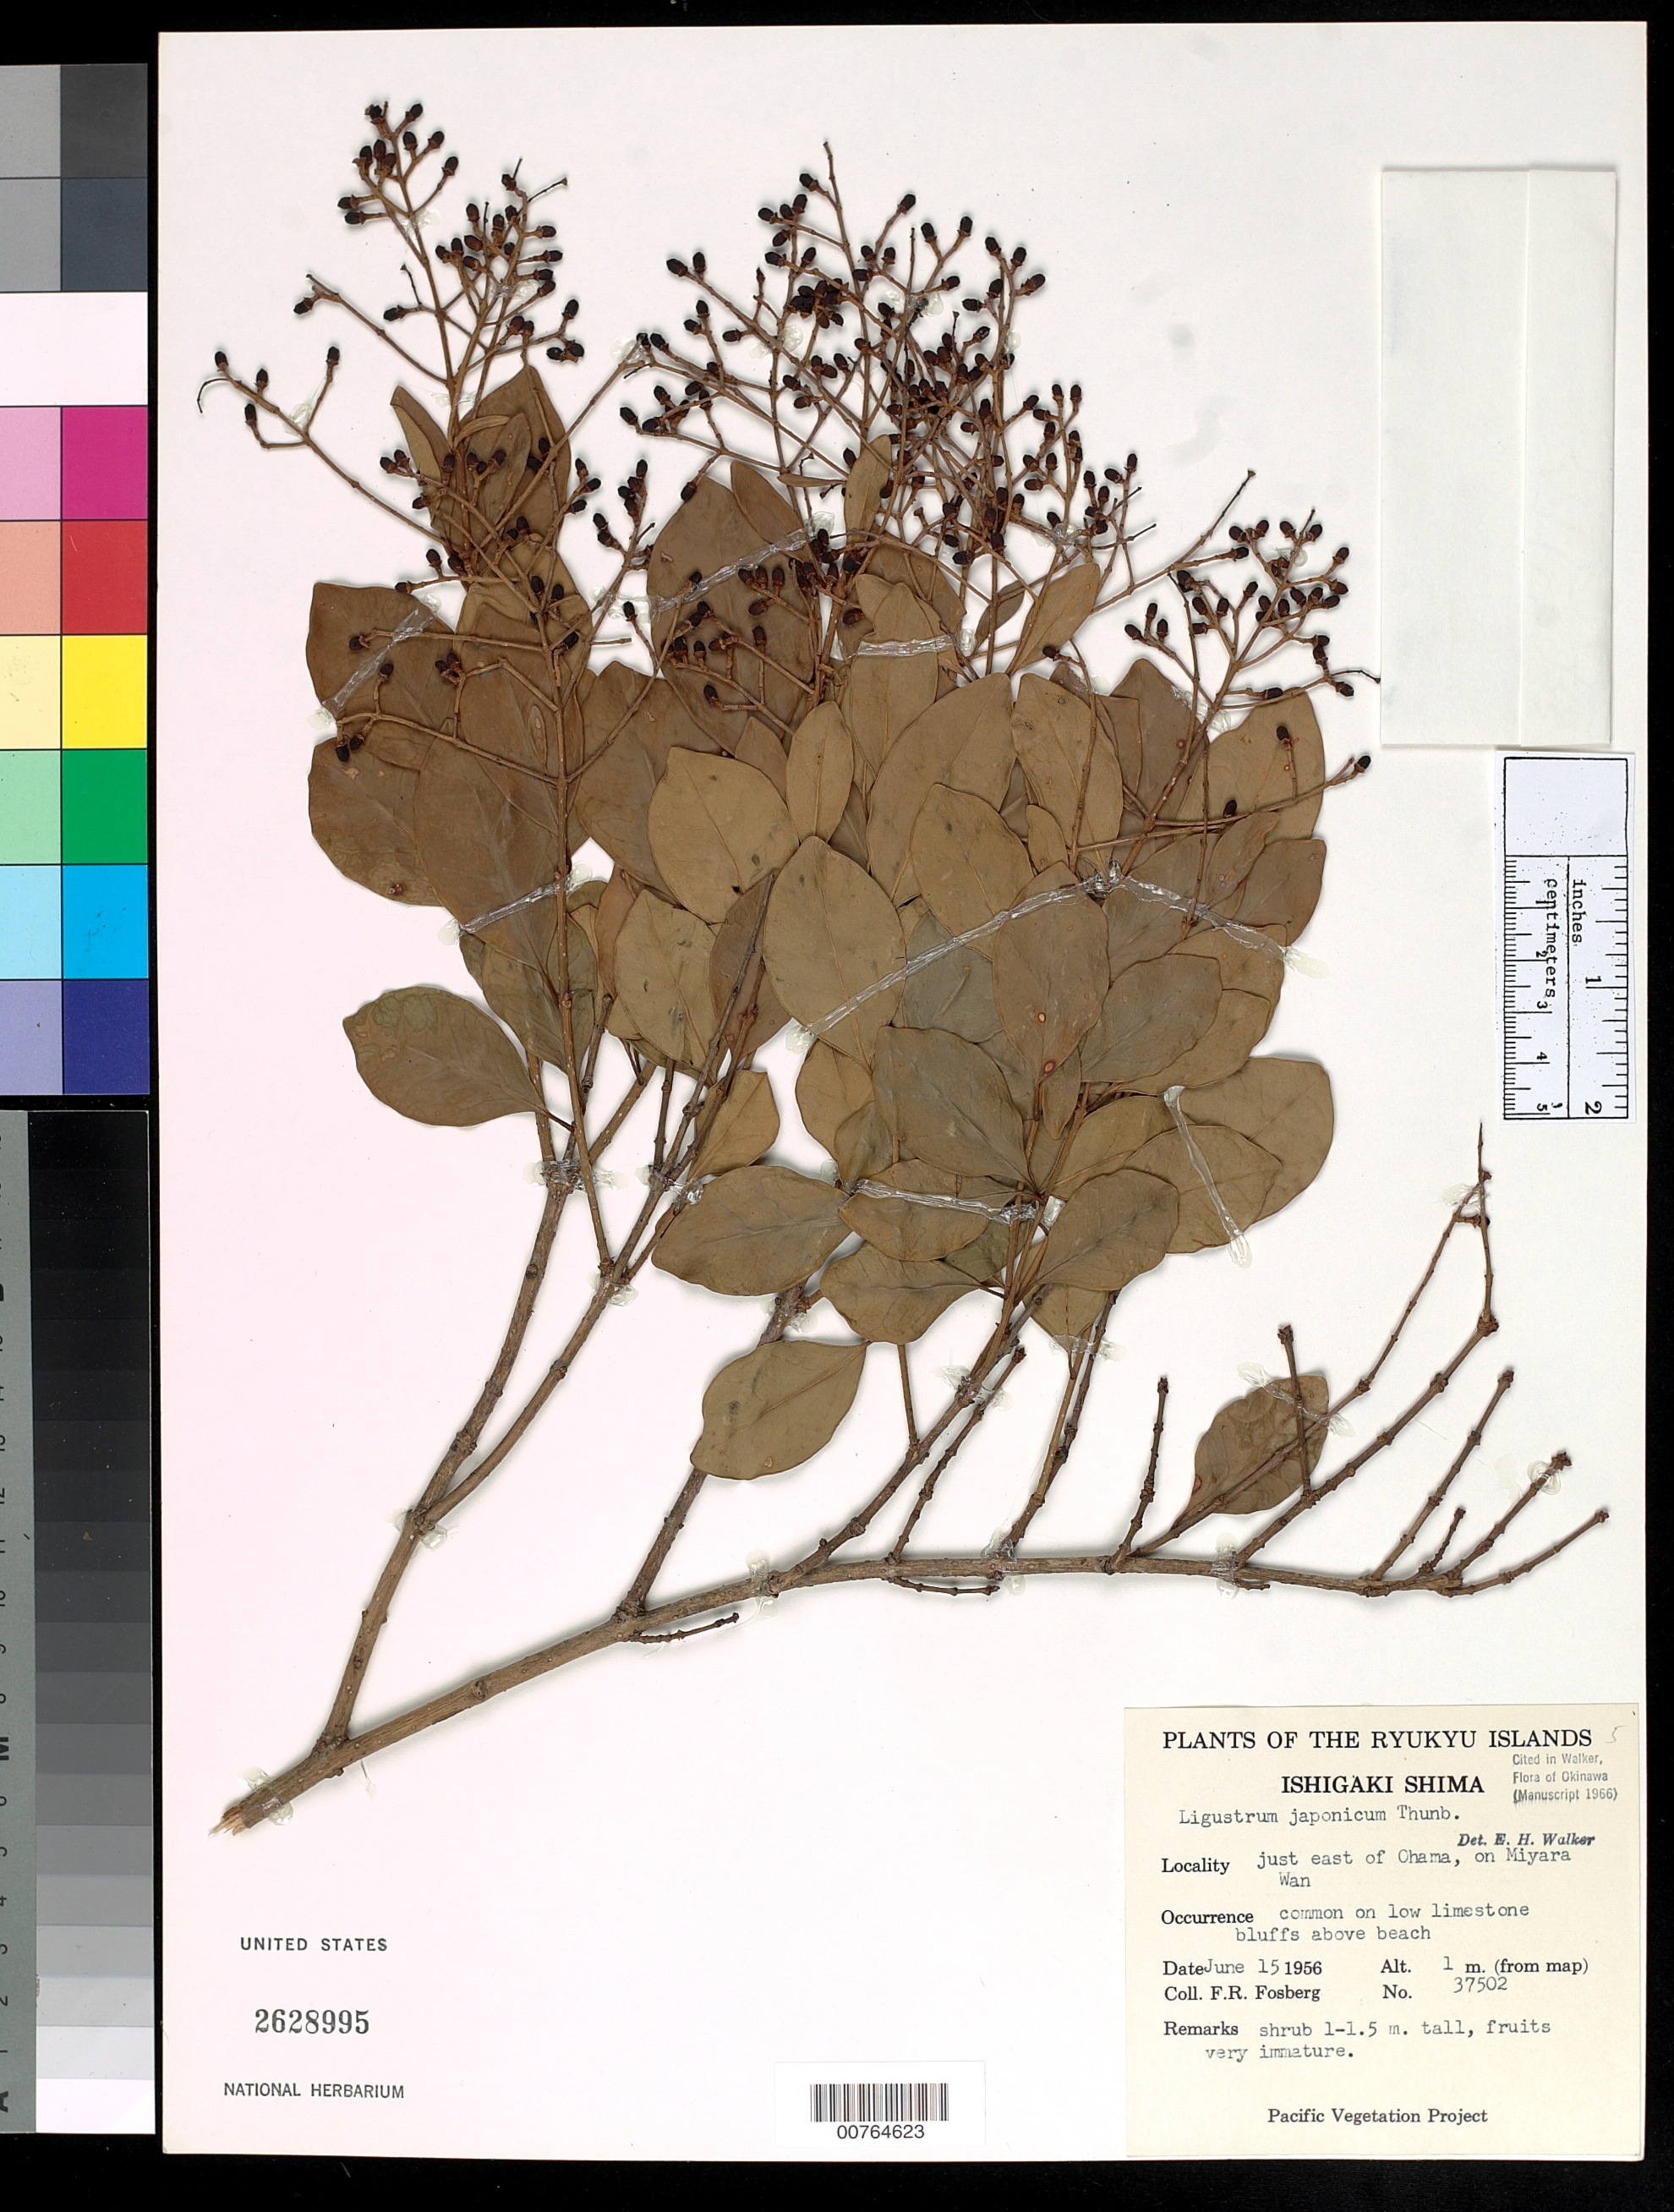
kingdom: Plantae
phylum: Tracheophyta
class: Magnoliopsida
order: Lamiales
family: Oleaceae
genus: Ligustrum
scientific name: Ligustrum japonicum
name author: Thunb.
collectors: F. R. Fosberg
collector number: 37502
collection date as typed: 15 Jun 1956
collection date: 1956-06-15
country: Japan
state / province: Okinawa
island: Ishigaki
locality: E of Chama, on Miyara Wan.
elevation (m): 1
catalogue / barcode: US 2628995